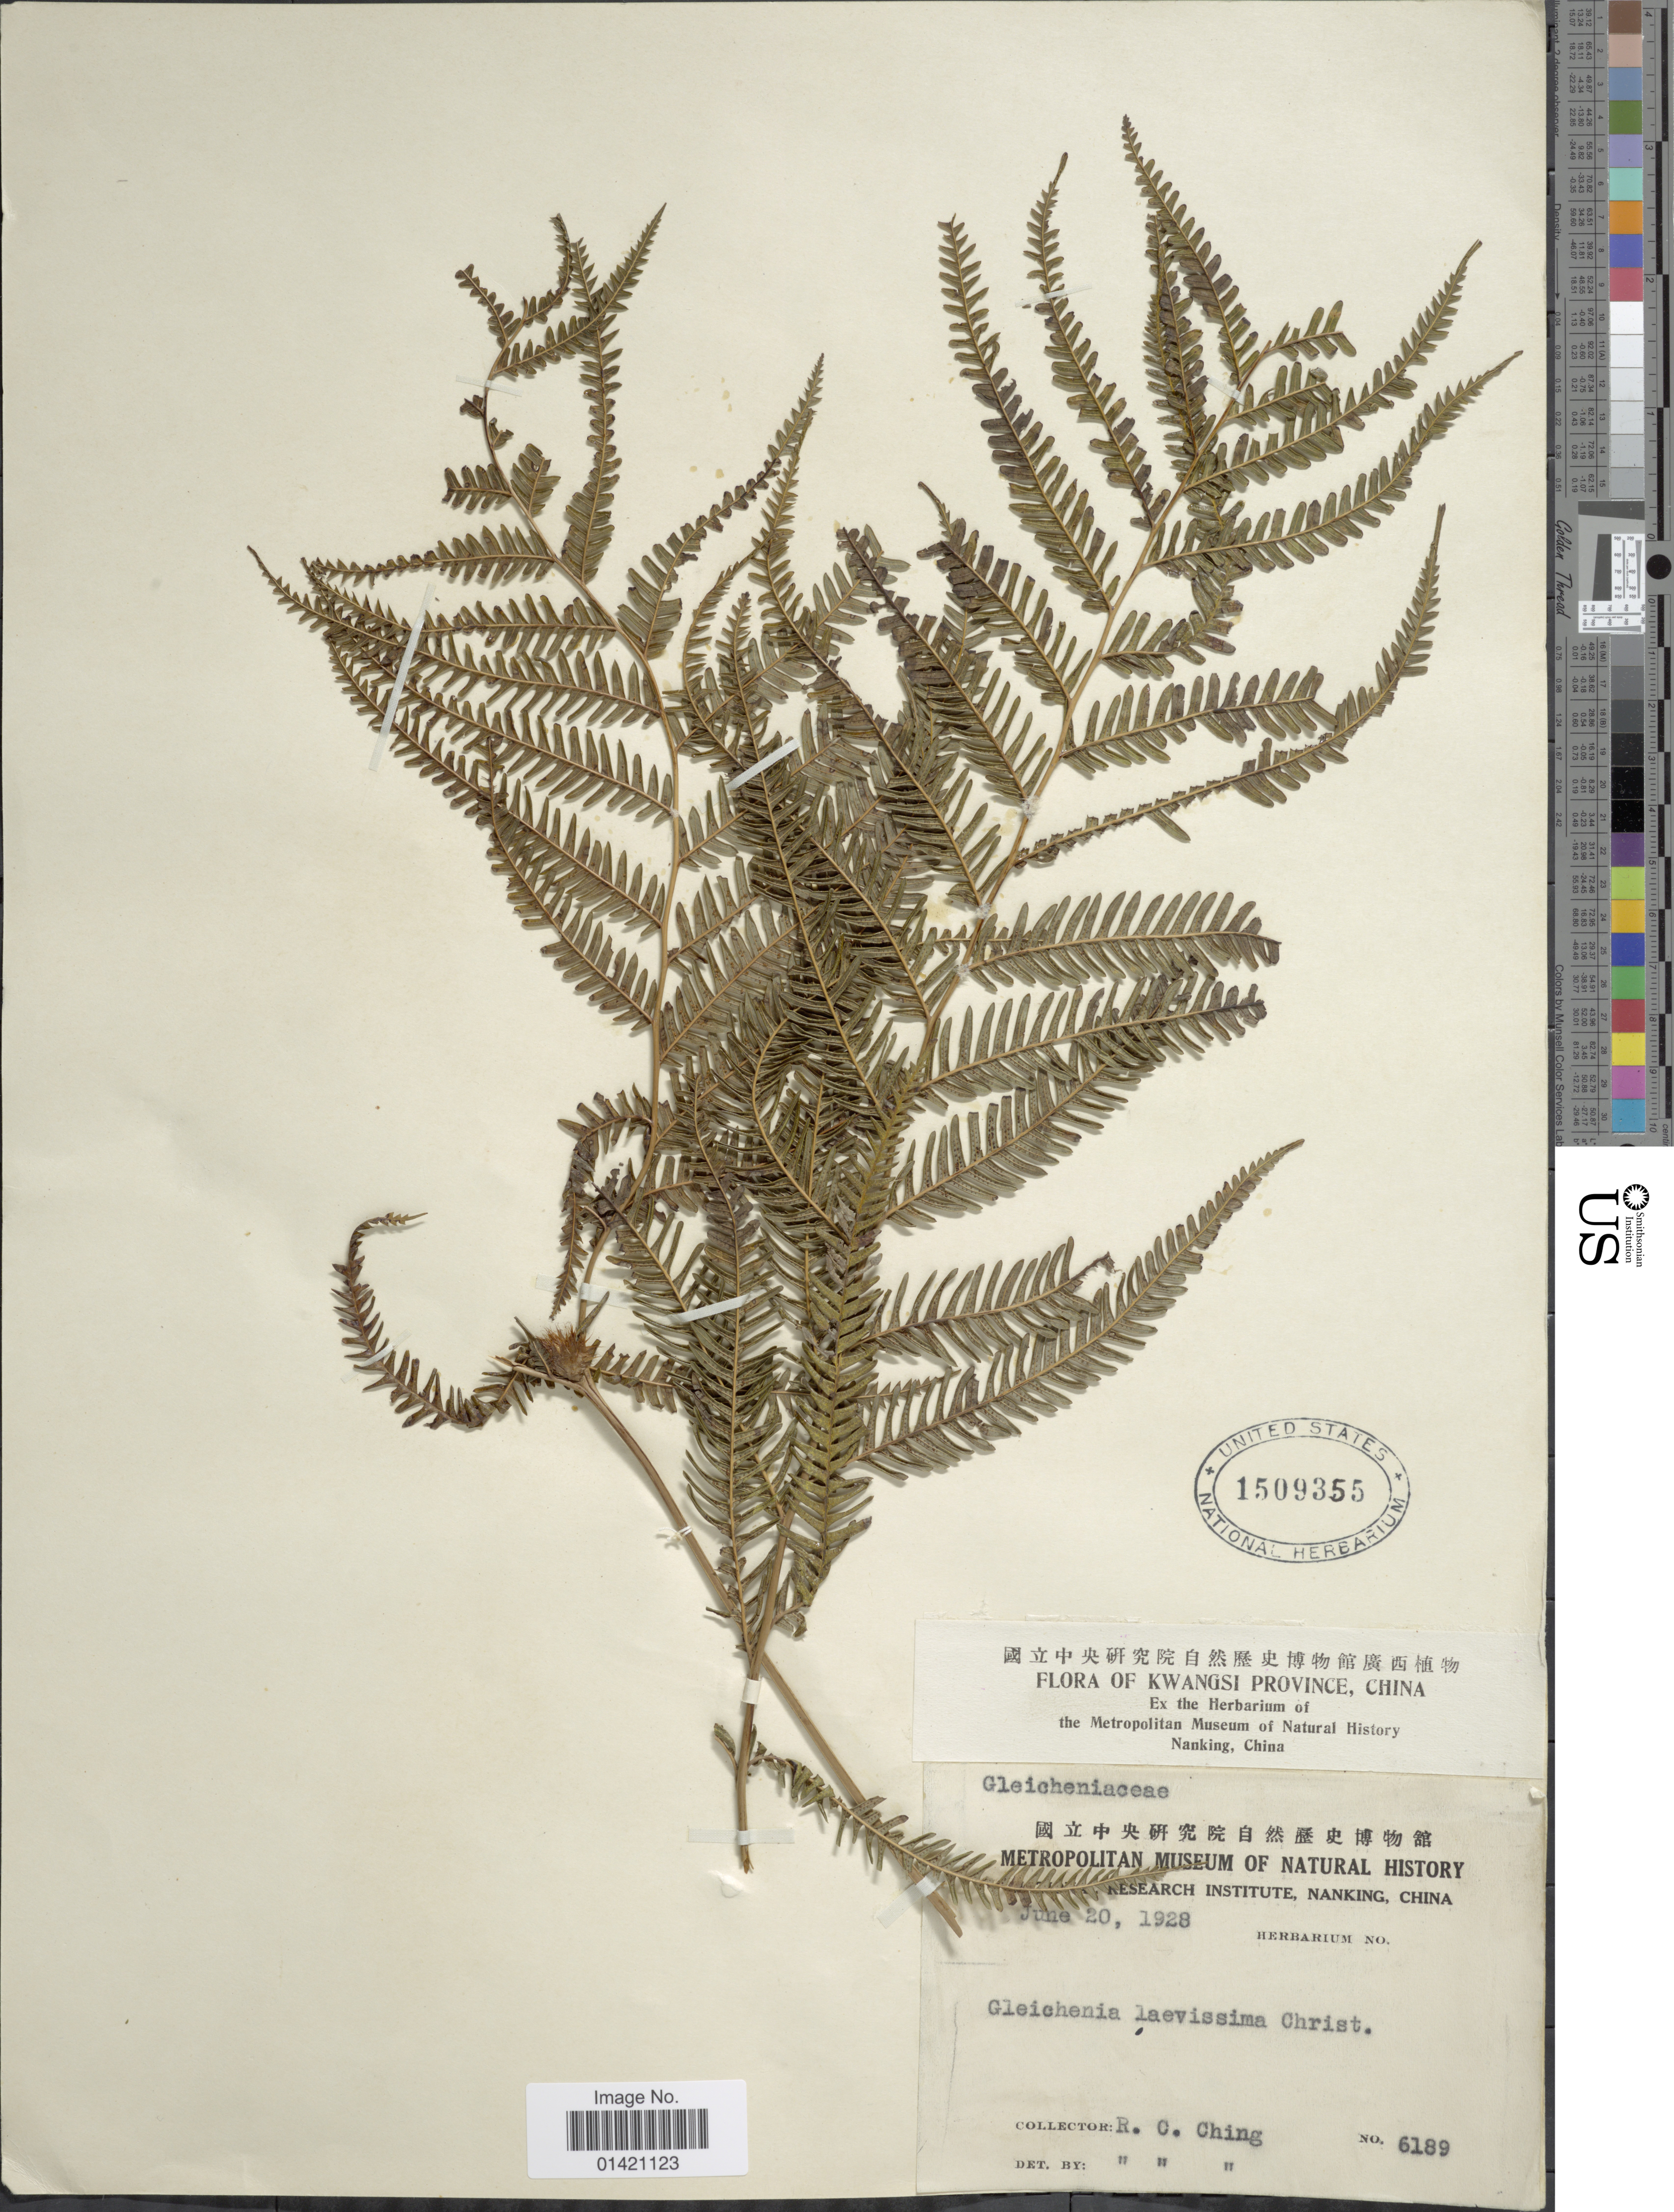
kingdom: Plantae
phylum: Tracheophyta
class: Polypodiopsida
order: Gleicheniales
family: Gleicheniaceae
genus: Diplopterygium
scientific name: Diplopterygium laevissimum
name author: (Christ) Nakai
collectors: R. C. Ching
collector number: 6189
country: China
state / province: Guangxi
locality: Kwangsi Province.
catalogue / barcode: US 1509355